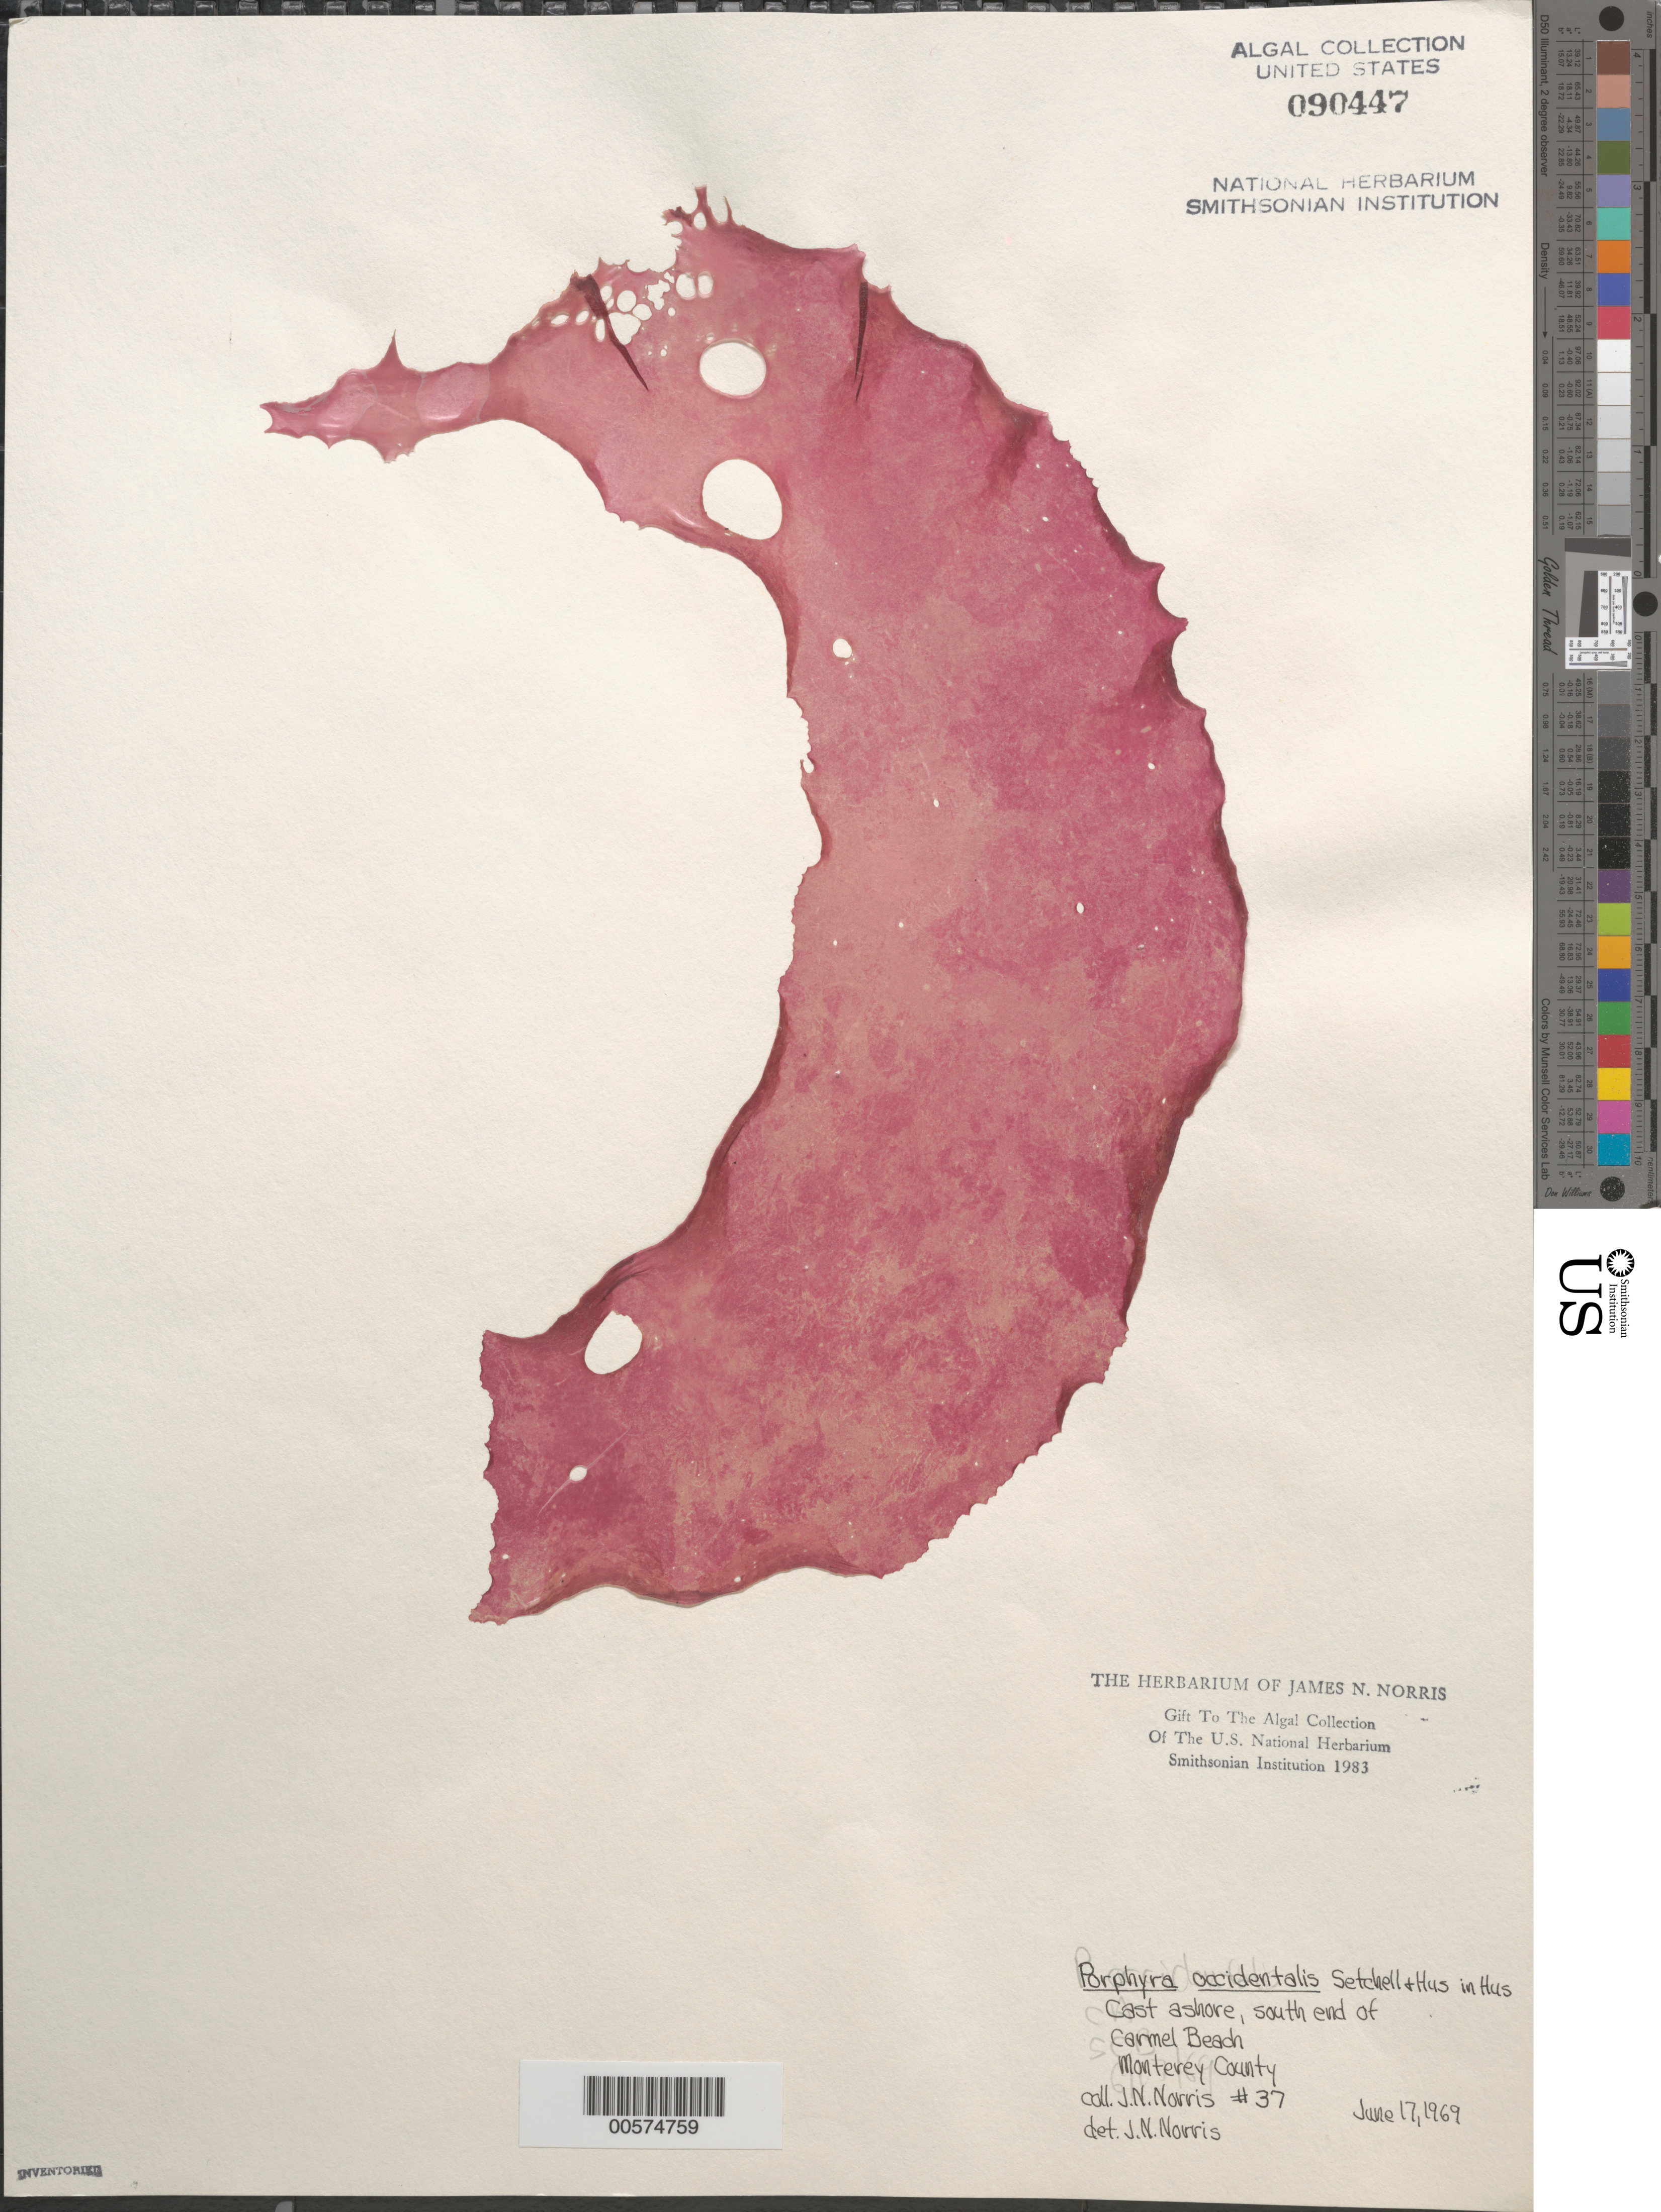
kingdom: Plantae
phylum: Rhodophyta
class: Bangiophyceae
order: Bangiales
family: Bangiaceae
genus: Porphyra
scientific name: Porphyra occidentalis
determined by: Norris, James N.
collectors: J. N. Norris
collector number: JN-37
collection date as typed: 17 Jun 1969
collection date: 1969-06-17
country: United States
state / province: California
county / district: Monterey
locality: Carmel Beach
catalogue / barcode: US 90447